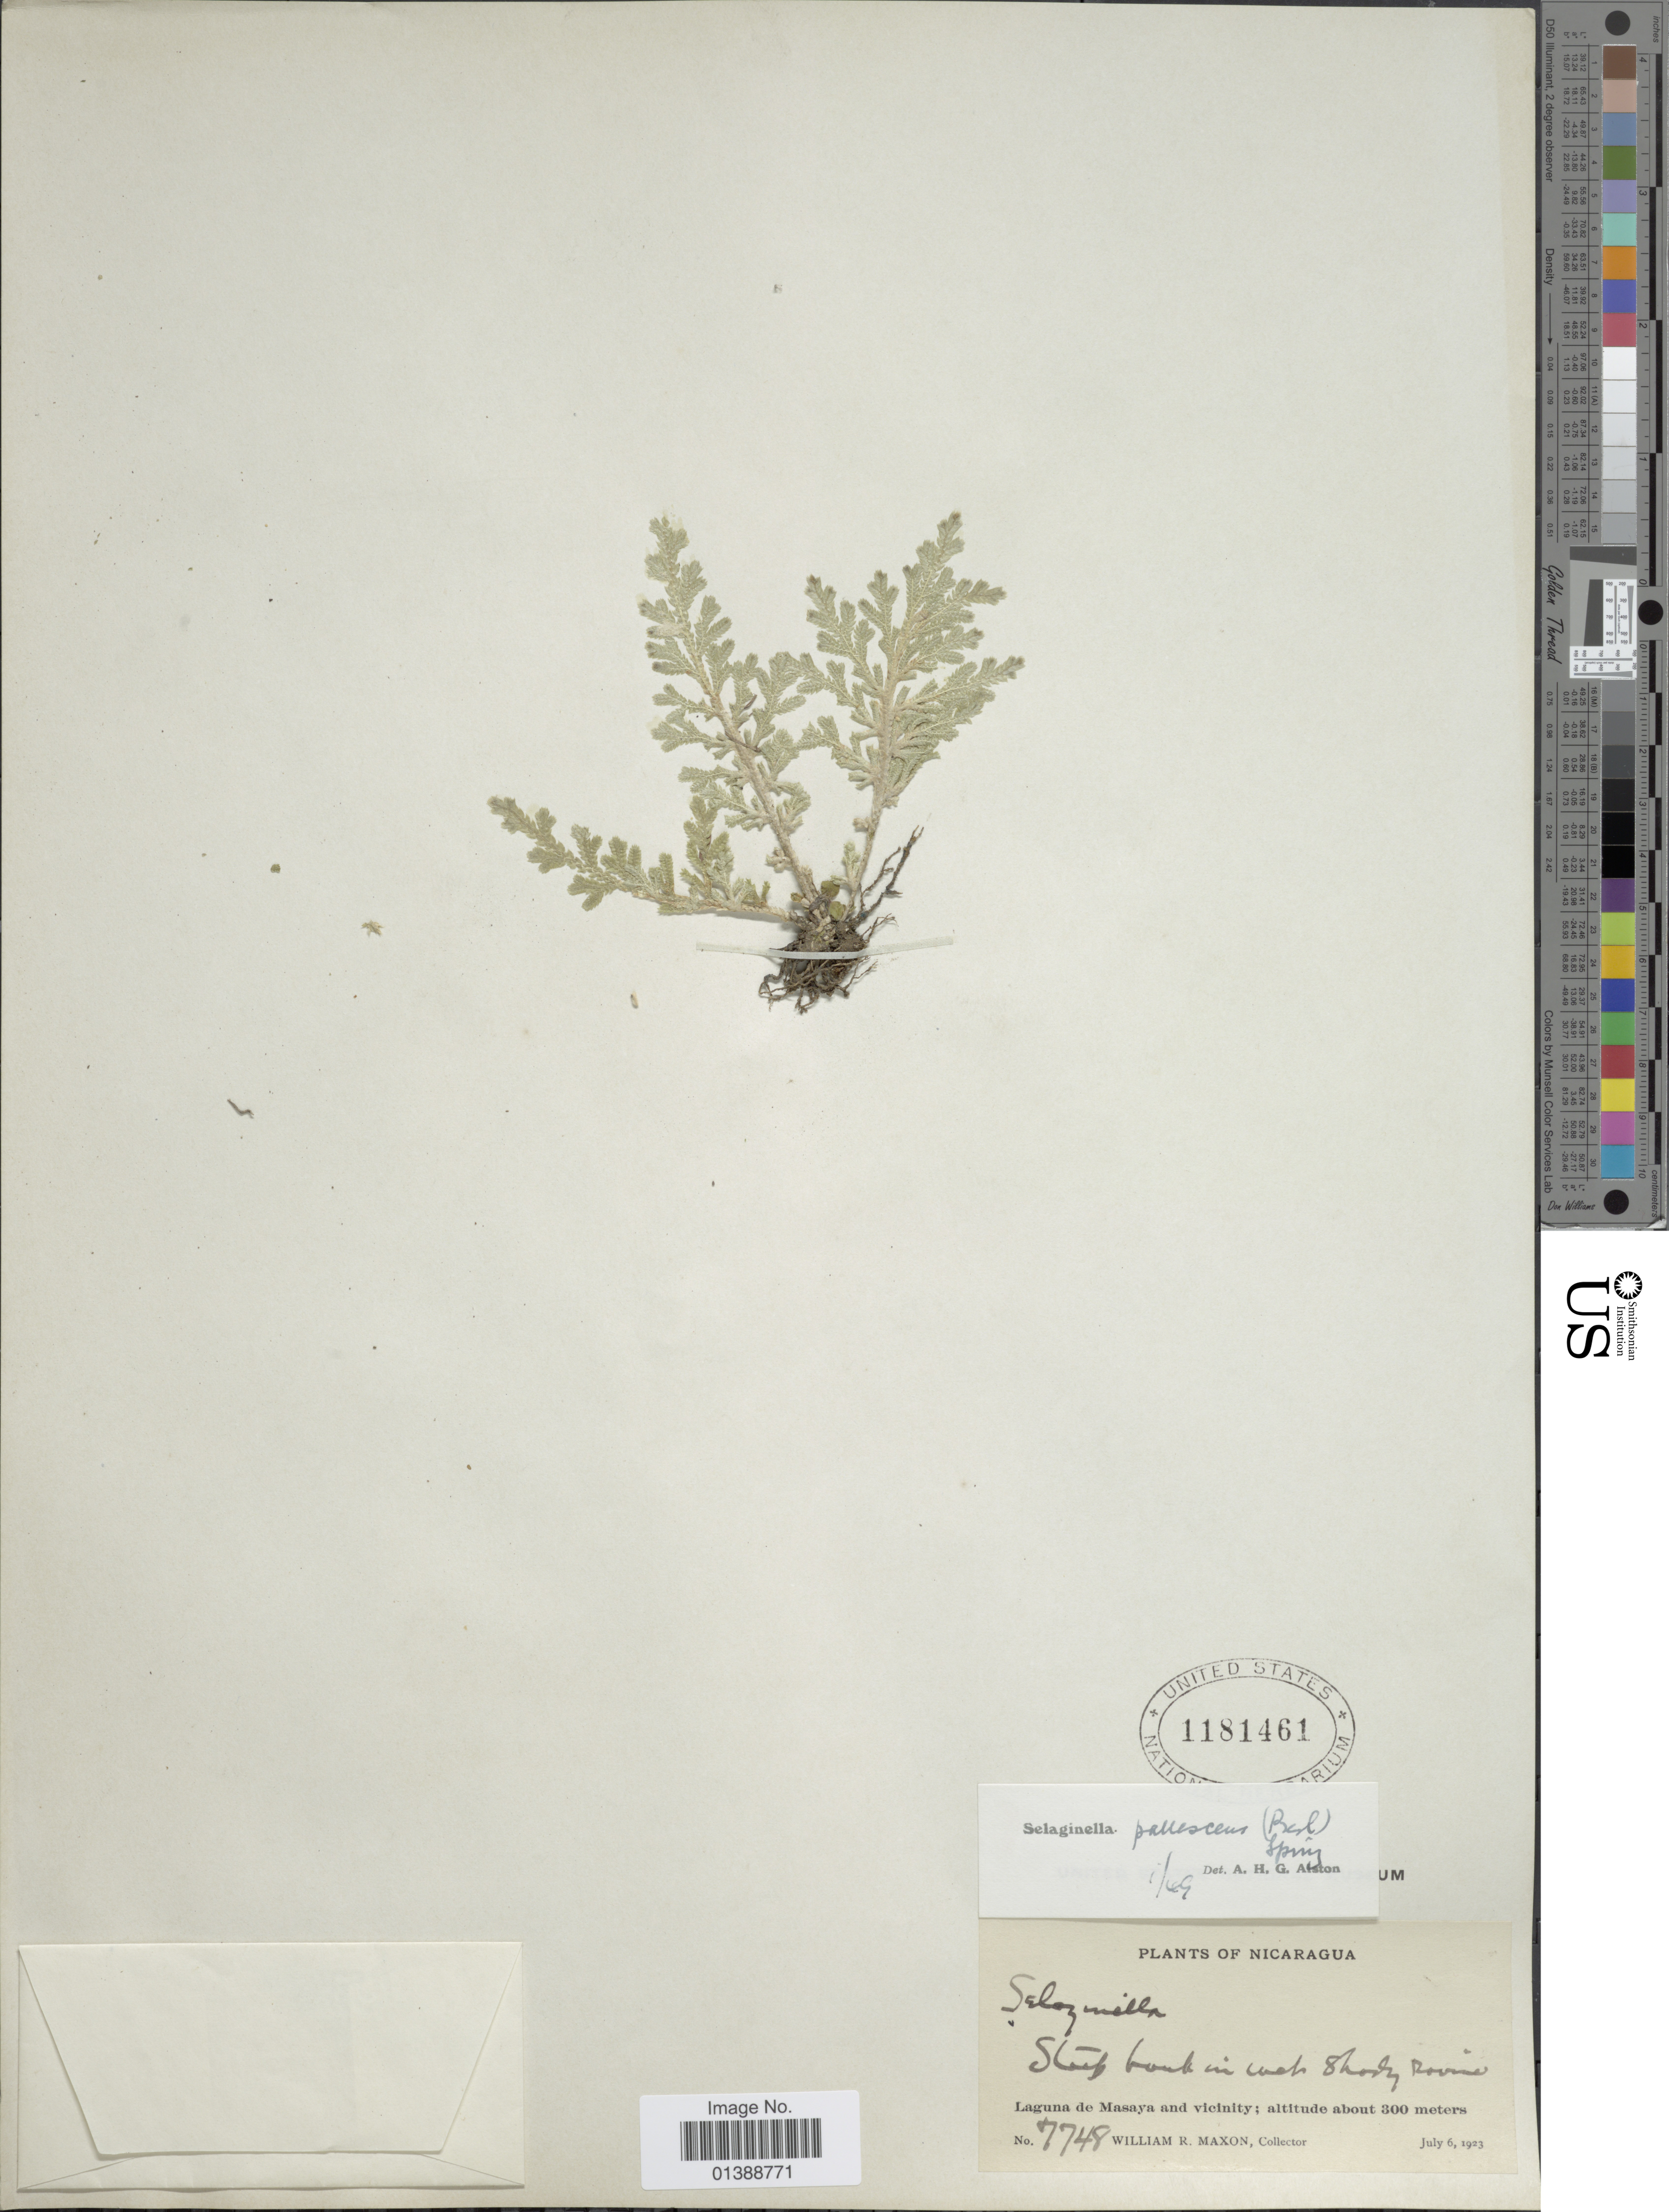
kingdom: Plantae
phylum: Tracheophyta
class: Lycopodiopsida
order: Selaginellales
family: Selaginellaceae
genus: Selaginella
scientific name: Selaginella pallescens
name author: (C. Presl) Spring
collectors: W. R. Maxon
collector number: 7748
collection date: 1923-07-06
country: Nicaragua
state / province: Masaya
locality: Laguna de Masaya and vicinity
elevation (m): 300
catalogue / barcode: US 1181461